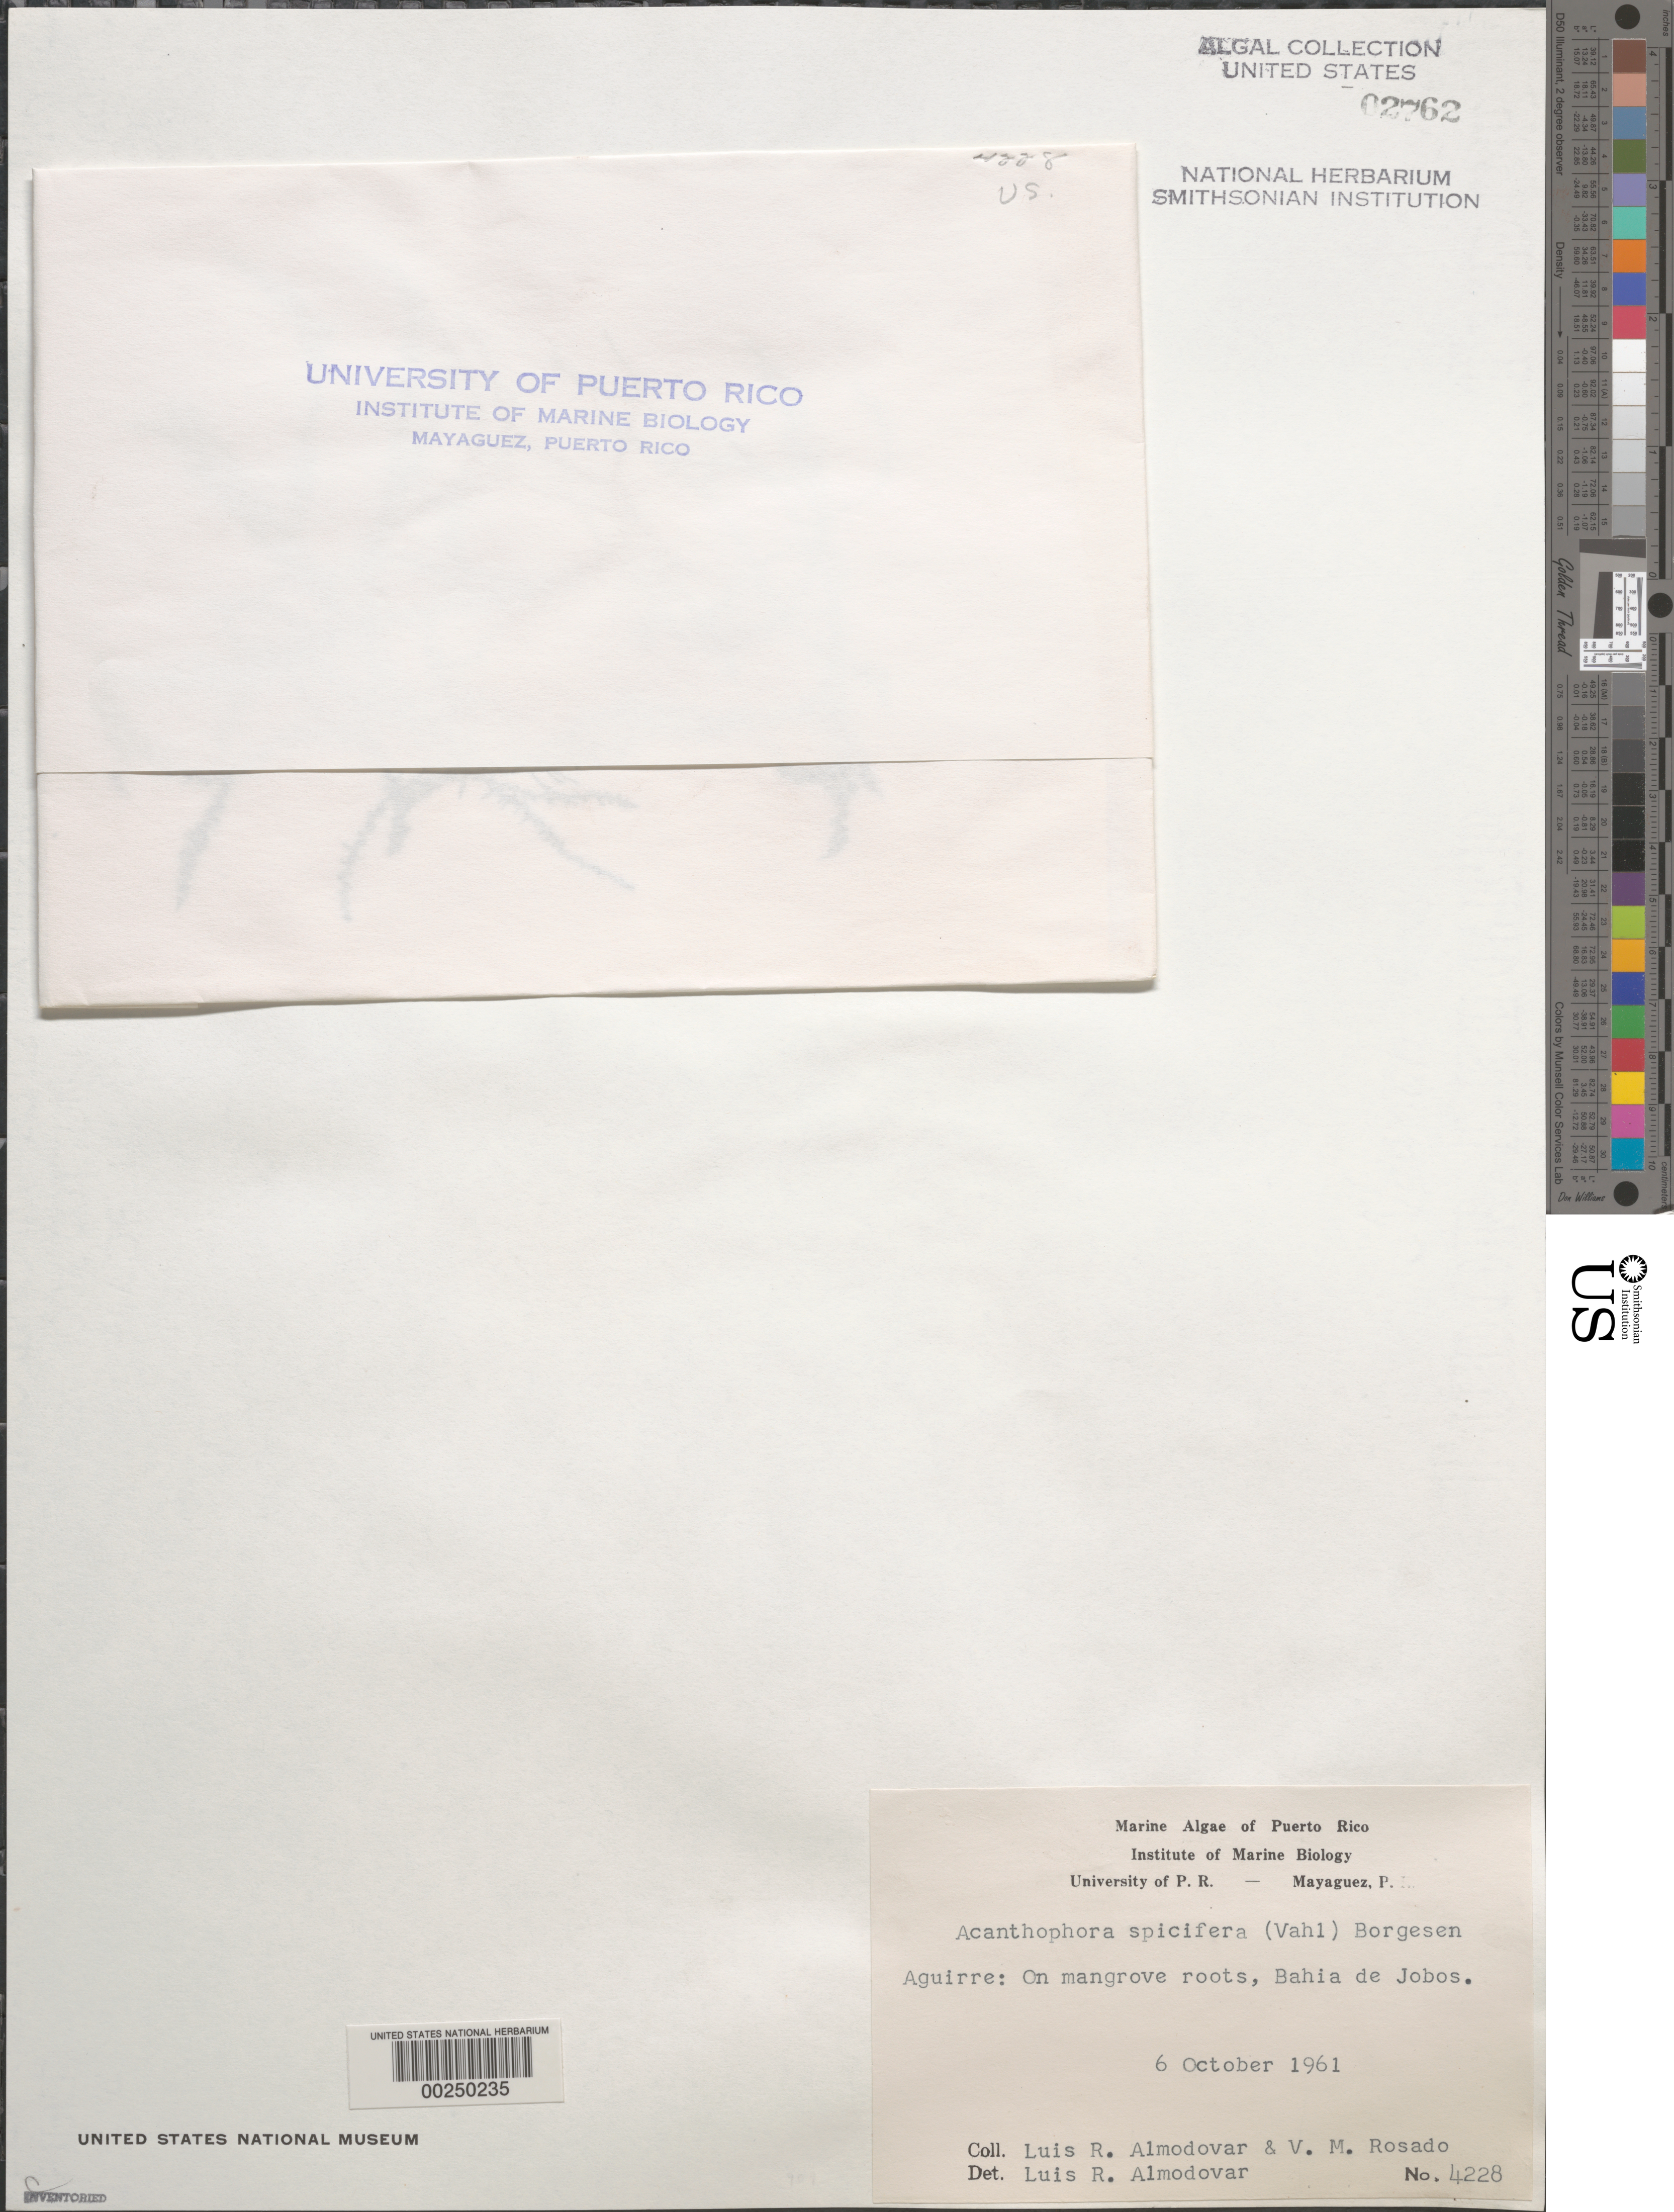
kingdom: Plantae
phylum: Rhodophyta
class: Florideophyceae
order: Ceramiales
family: Rhodomelaceae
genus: Acanthophora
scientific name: Acanthophora spicifera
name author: (Vahl) Børgesen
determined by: Almodovar, L. R.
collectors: L. Almodovar & V. Rosado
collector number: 4228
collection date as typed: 06 Oct 1961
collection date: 1961-10-06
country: Puerto Rico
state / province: Aguirre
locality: Bahia de jobos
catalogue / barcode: US 2762